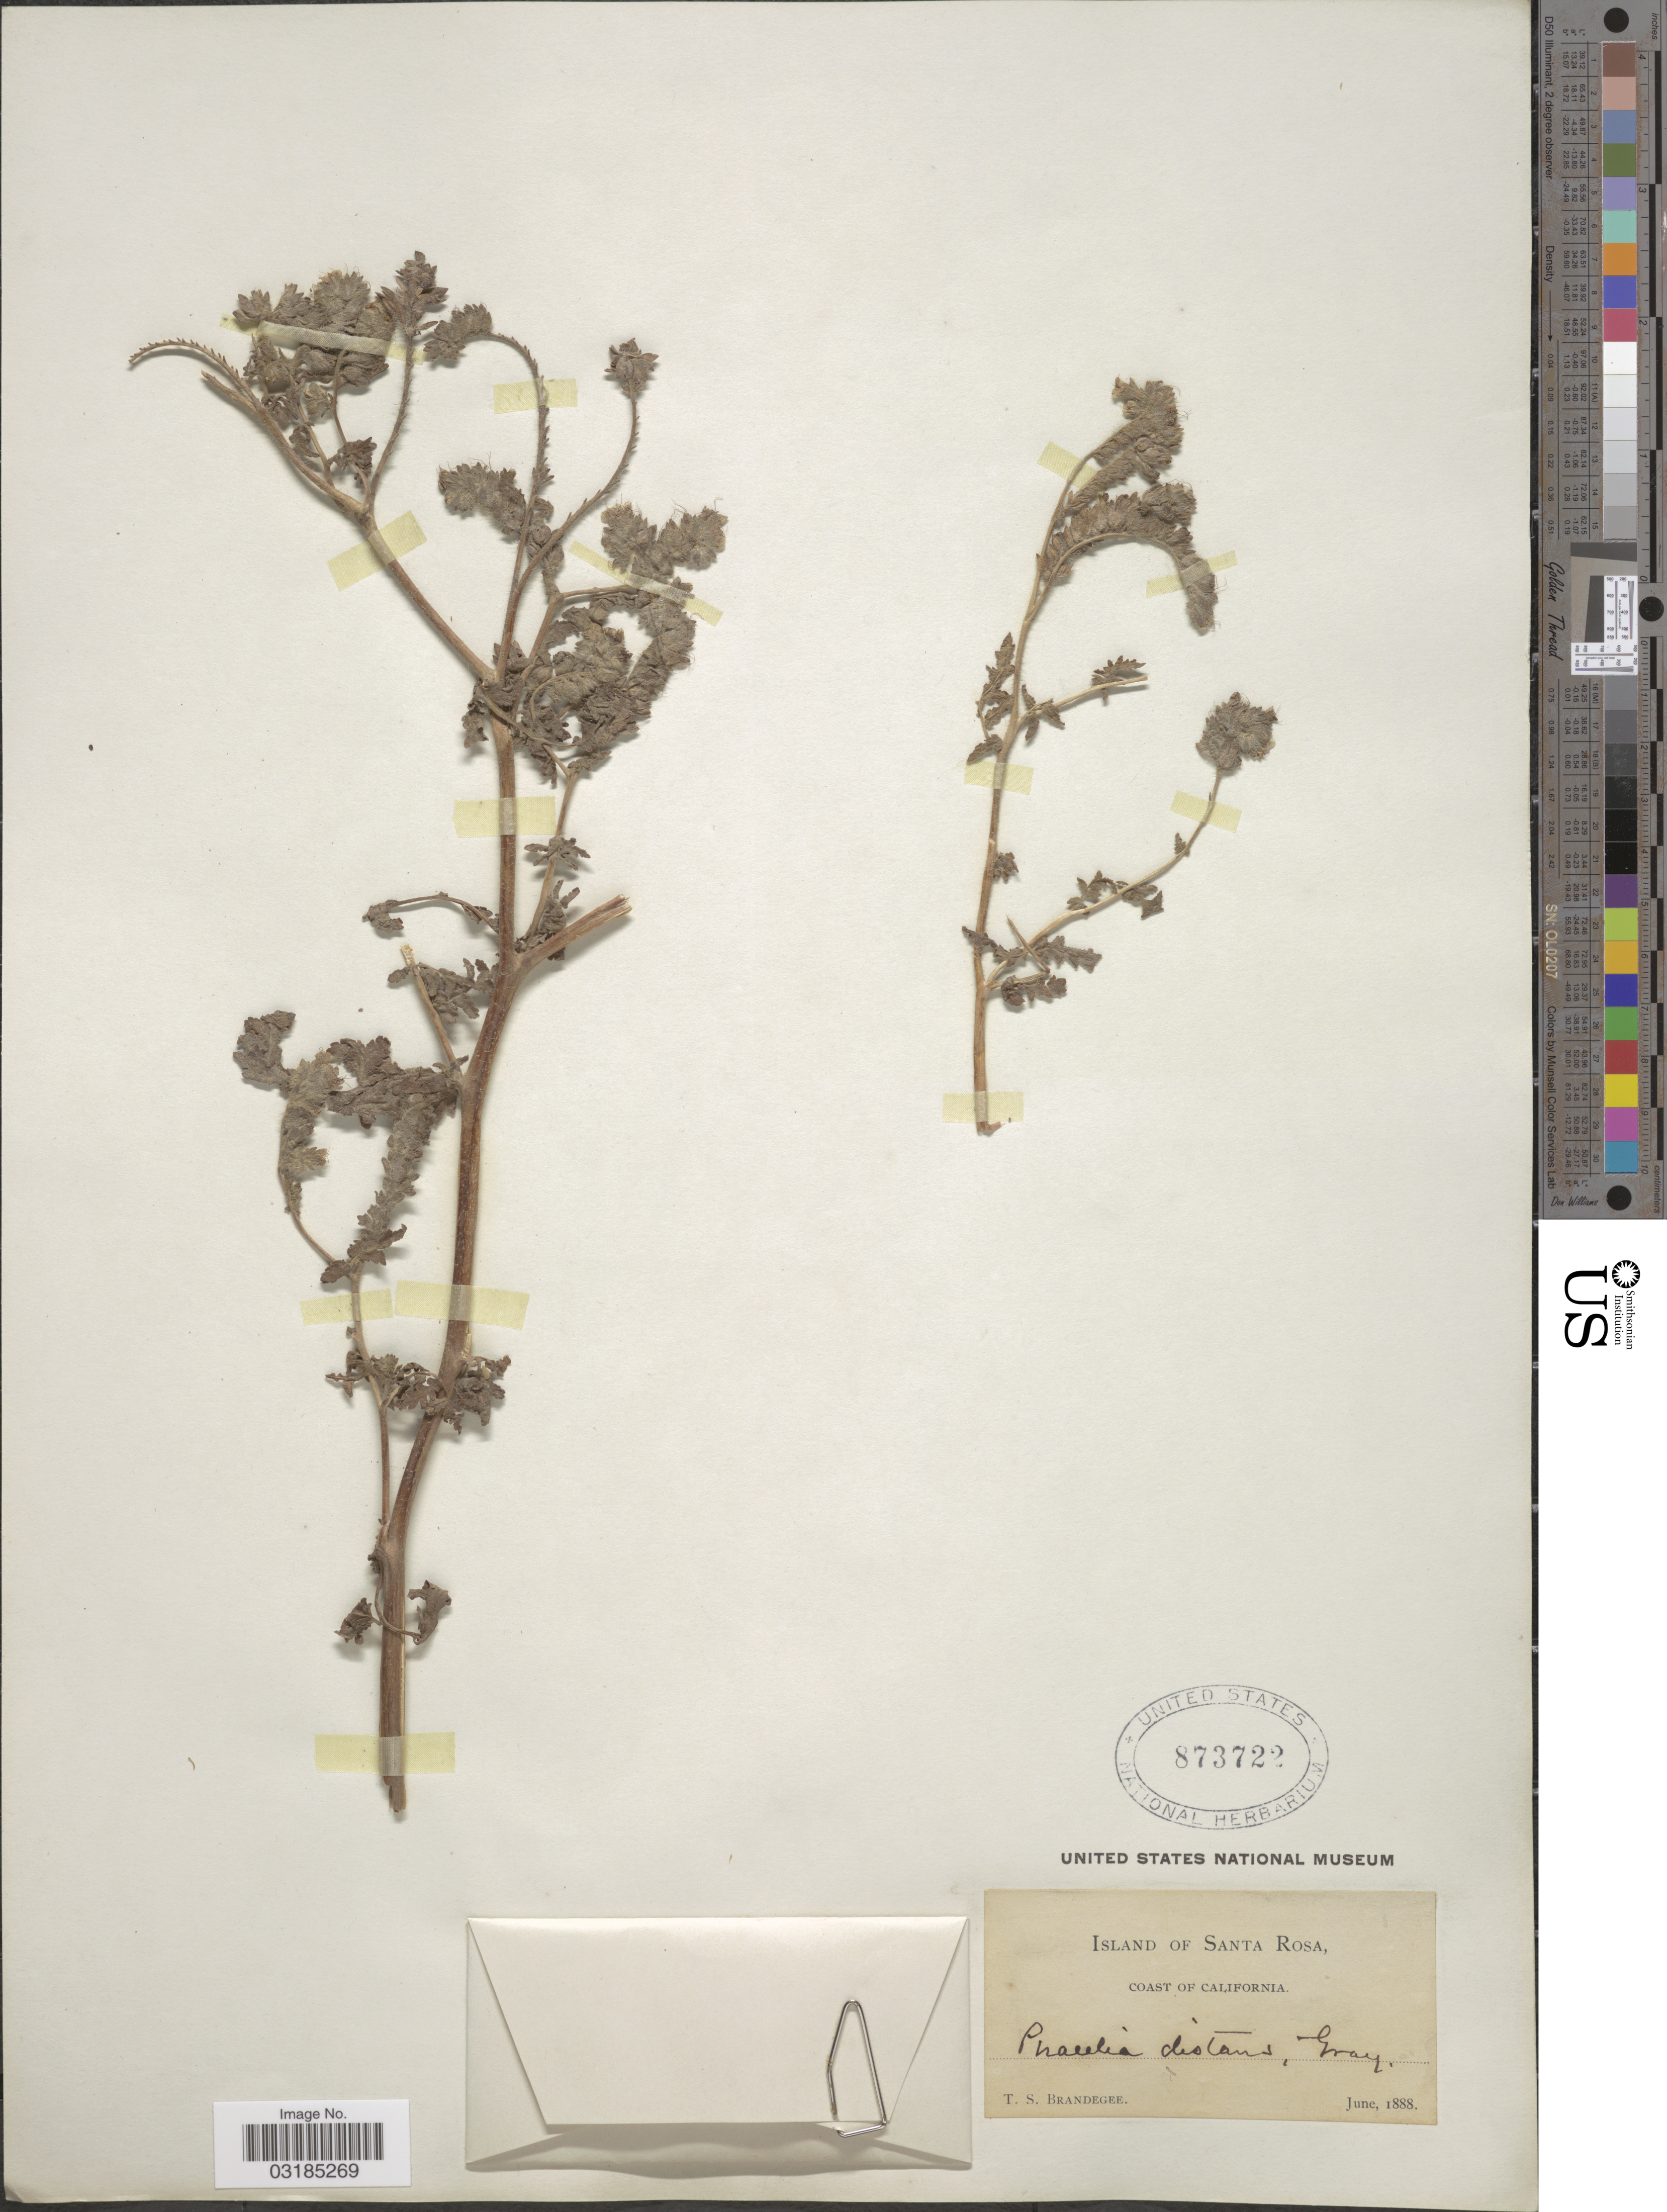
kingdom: Plantae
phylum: Tracheophyta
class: Magnoliopsida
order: Boraginales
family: Hydrophyllaceae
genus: Phacelia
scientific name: Phacelia distans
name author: Benth.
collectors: T. S. Brandegee (herbarium)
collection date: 1888-06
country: United States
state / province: California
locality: Island of Santa Rosa, coast of California.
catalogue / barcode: US 873722